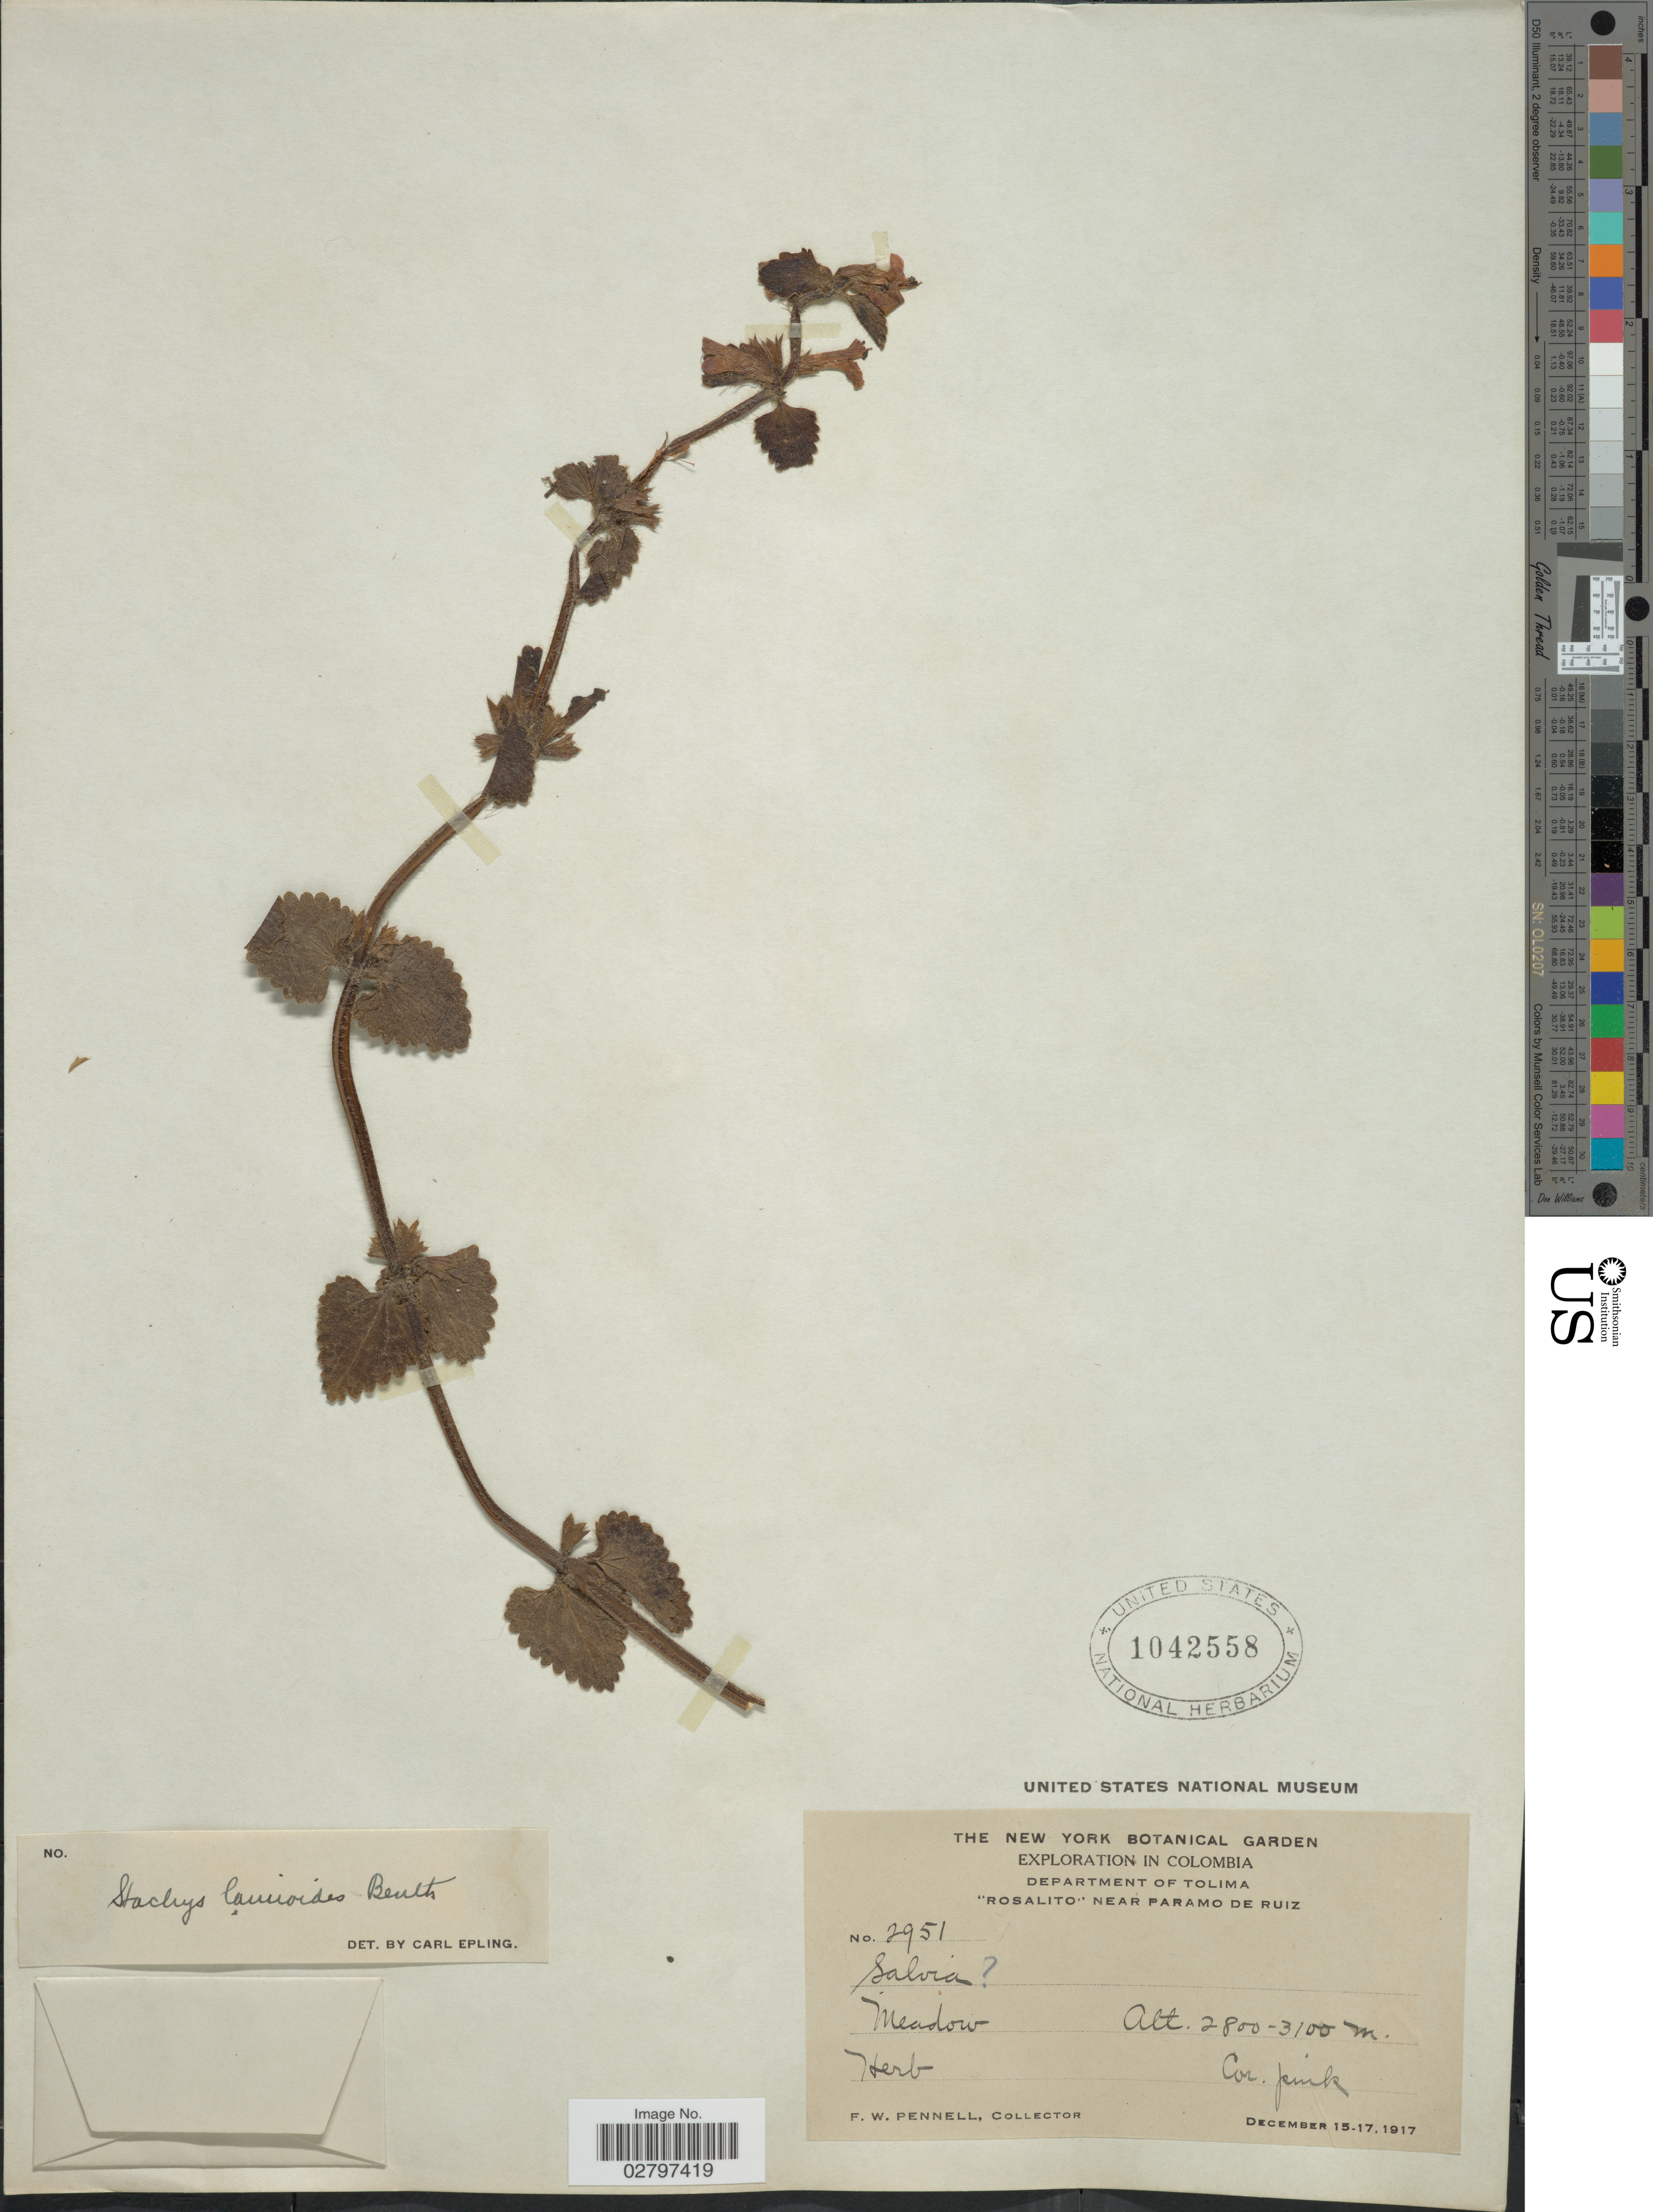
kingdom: Plantae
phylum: Tracheophyta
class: Magnoliopsida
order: Lamiales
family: Lamiaceae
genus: Stachys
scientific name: Stachys lamioides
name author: Benth.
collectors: F. W. Pennell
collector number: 2951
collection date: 1917-12-15/1917-12-17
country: Colombia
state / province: Tolima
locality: Department of Tolima, "Rosalito" near Paramo de Ruiz.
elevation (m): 2800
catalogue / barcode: US 1042558